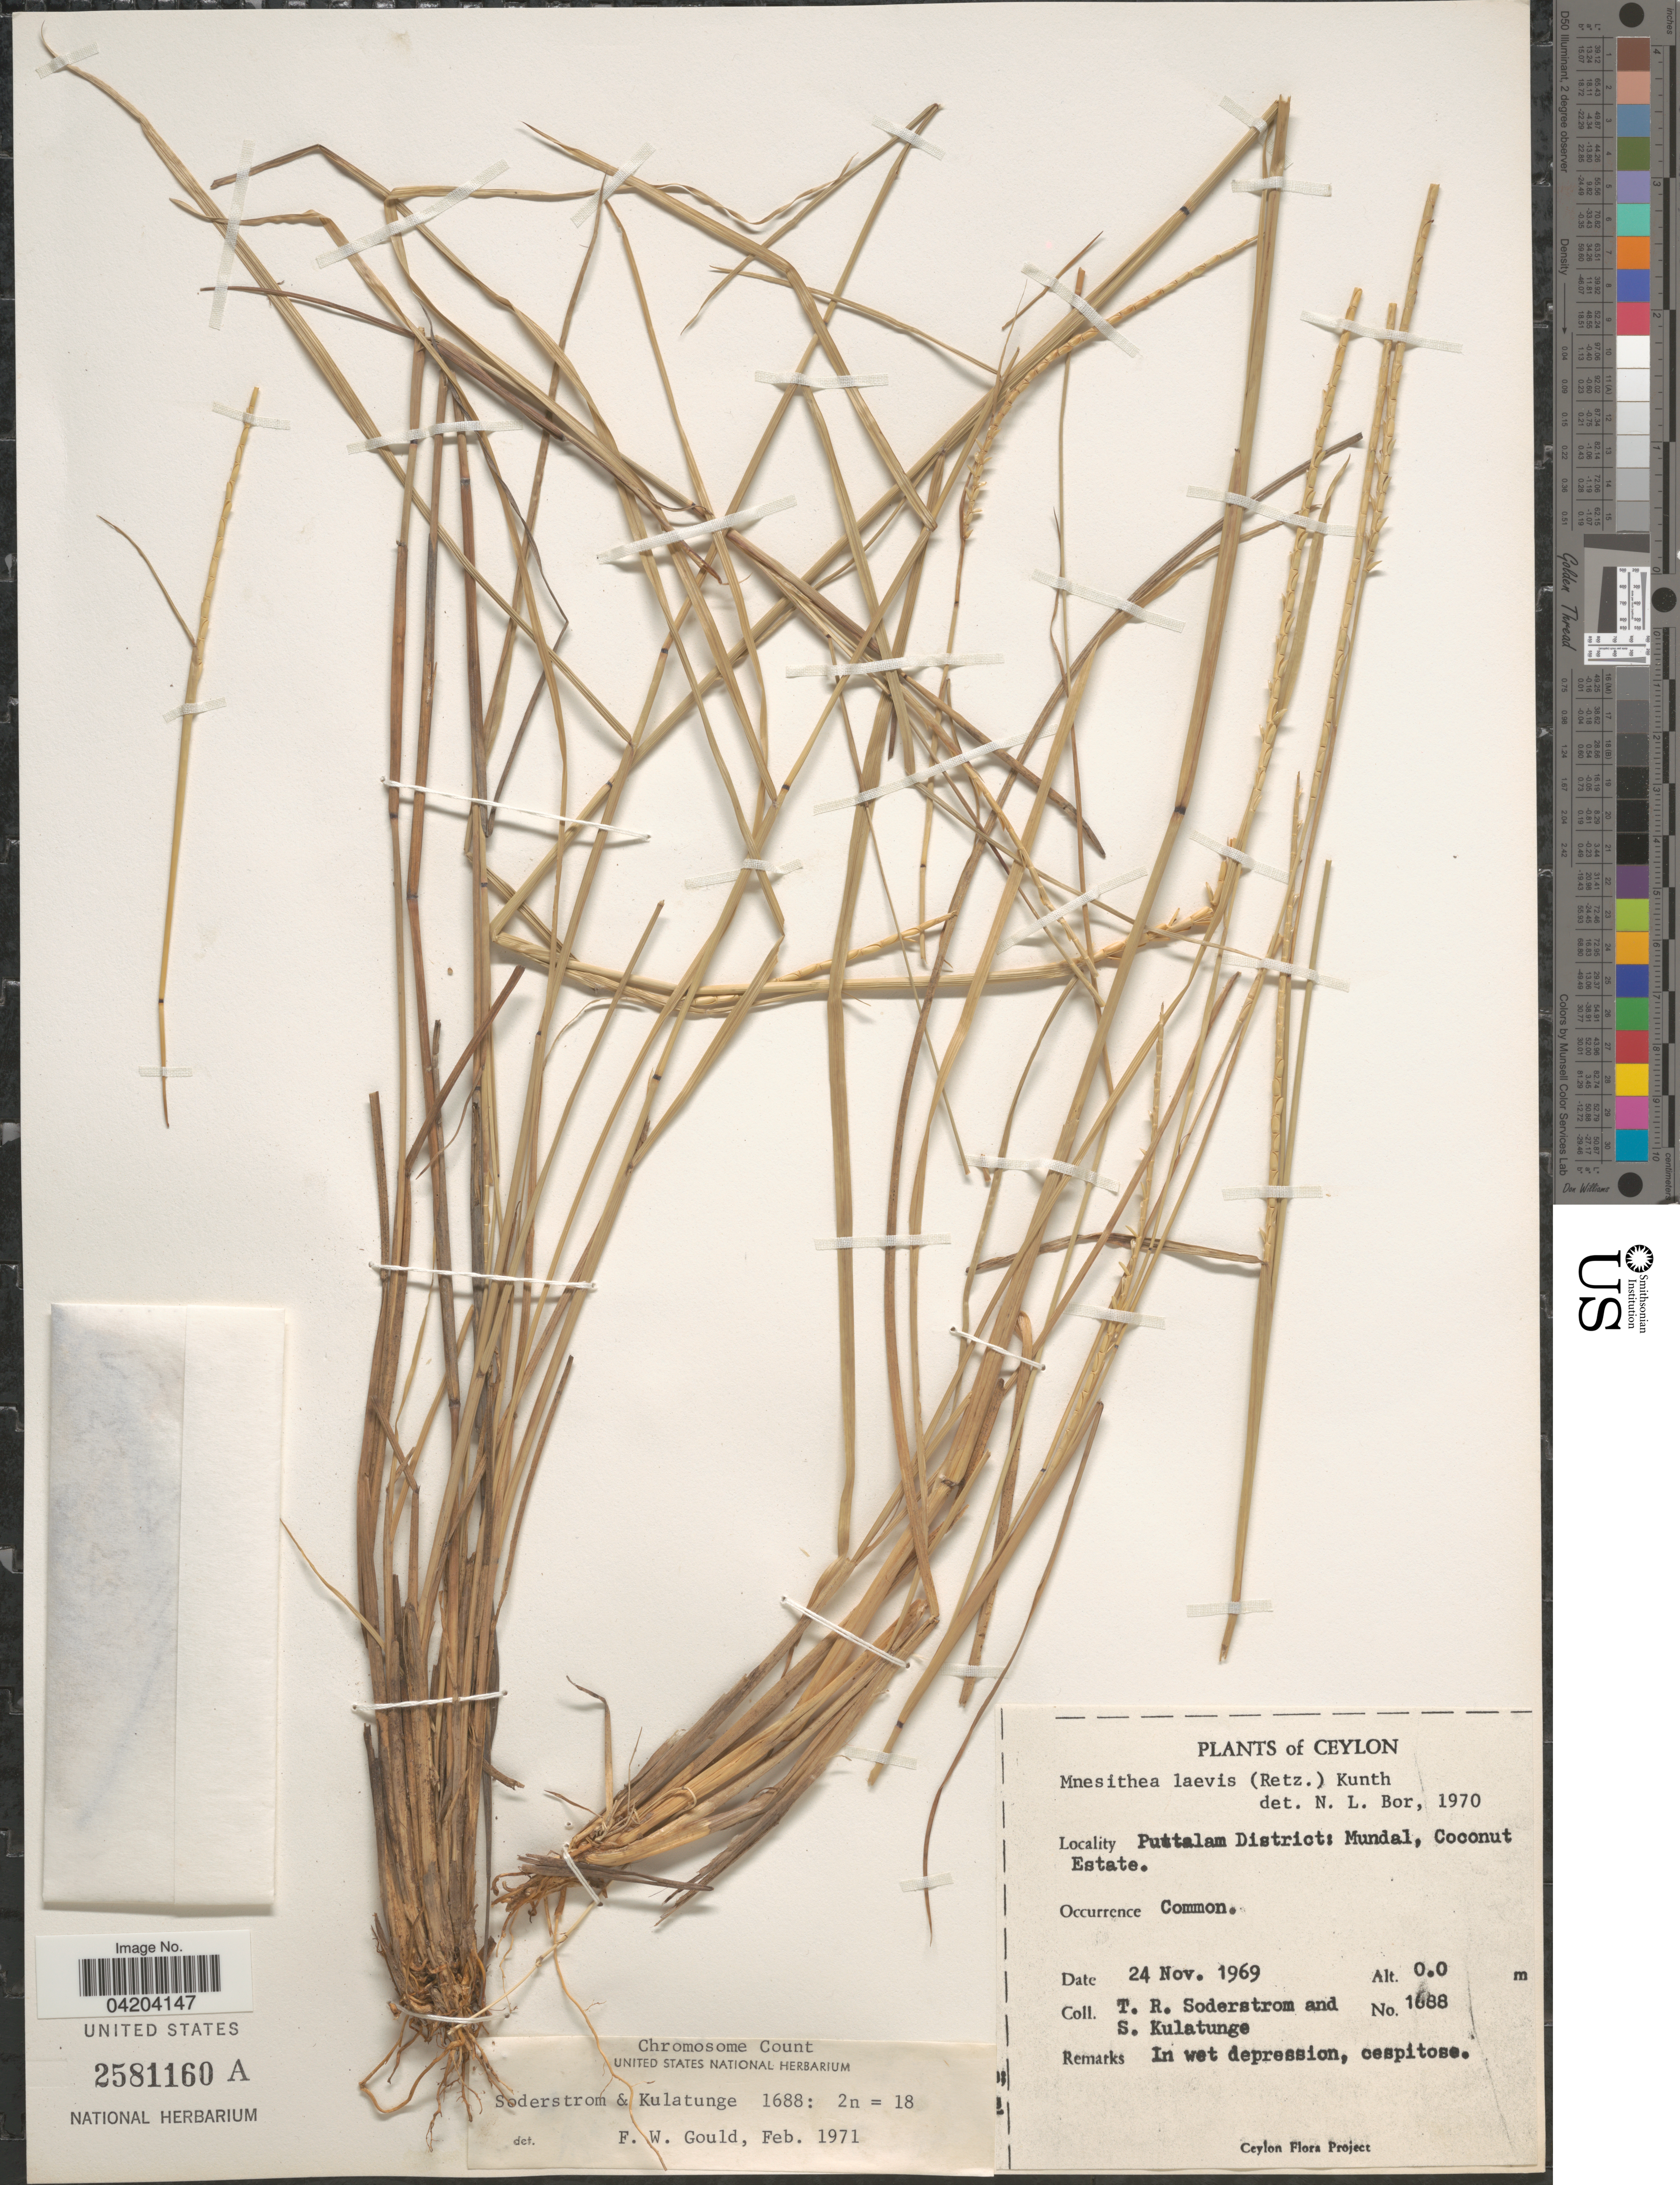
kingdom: Plantae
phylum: Tracheophyta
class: Liliopsida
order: Poales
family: Poaceae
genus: Mnesithea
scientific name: Mnesithea laevis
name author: (Retz.) Kunth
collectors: T. R. Soderstrom & S. Kulatunge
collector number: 1688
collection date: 1969-11-24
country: Sri Lanka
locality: Ceylon. Puttalam District: Mundal, Coconut Estate.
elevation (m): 0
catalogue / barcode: US 2581160A